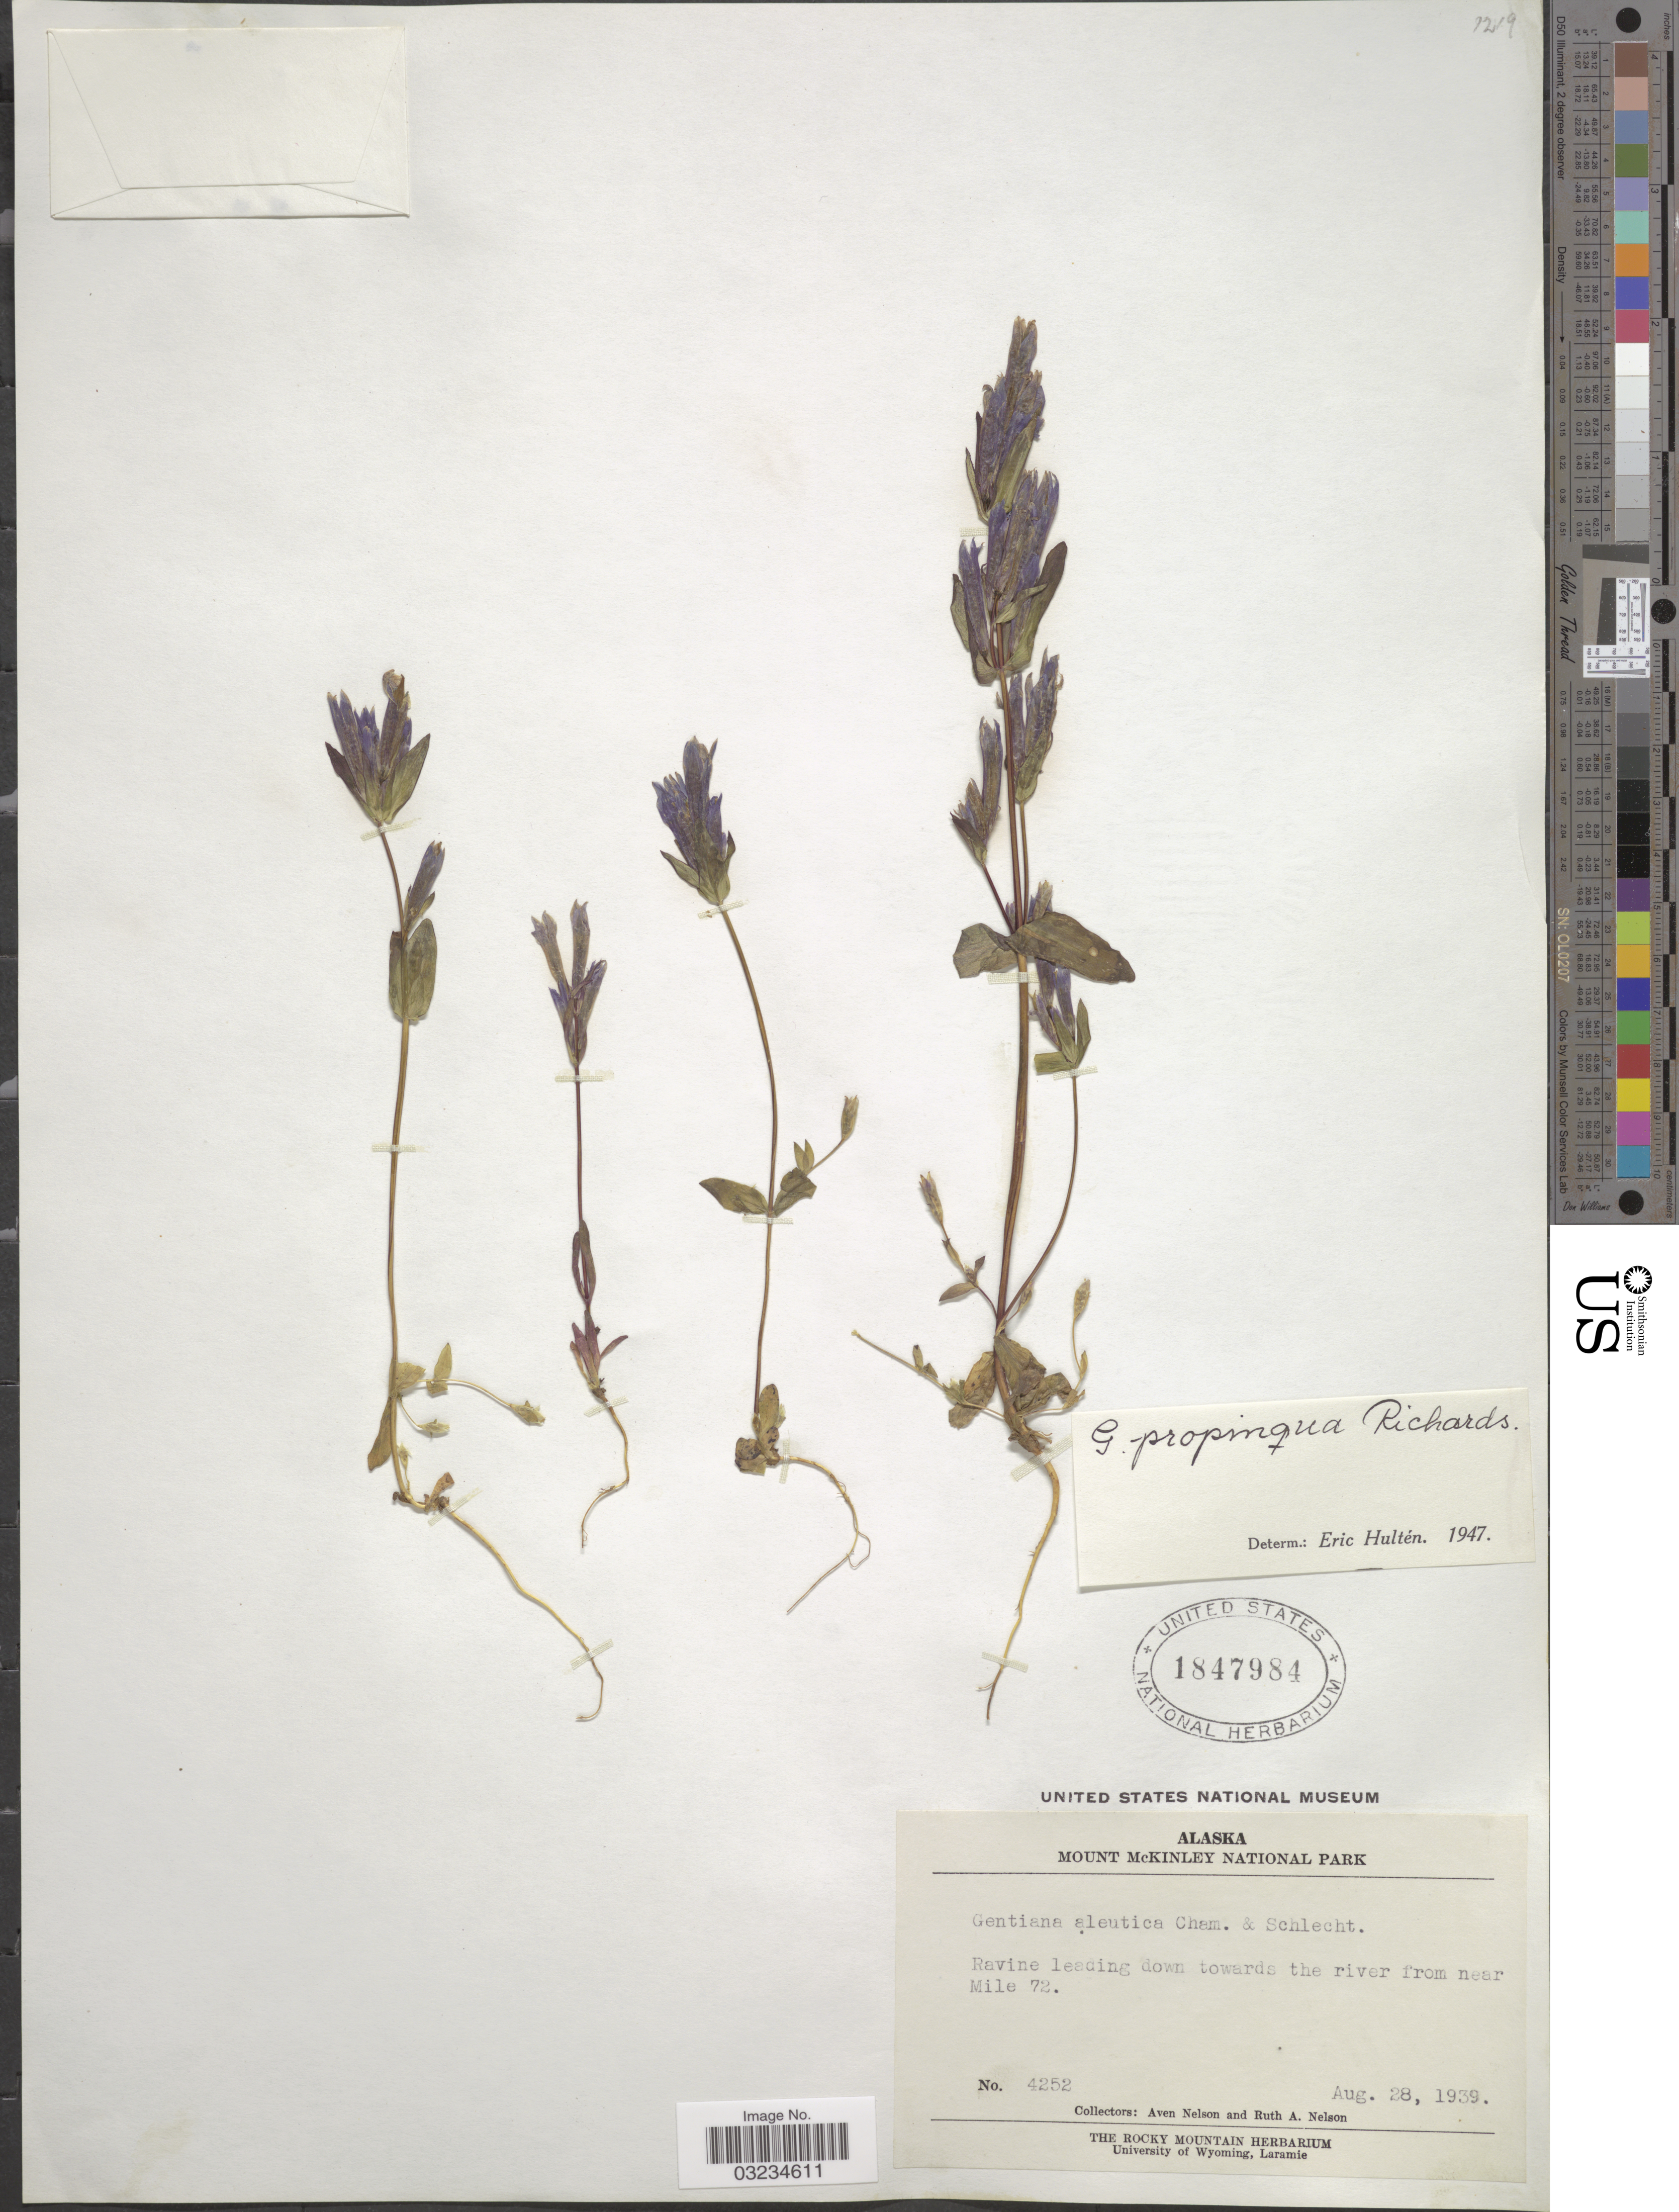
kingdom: Plantae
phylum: Tracheophyta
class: Magnoliopsida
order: Gentianales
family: Gentianaceae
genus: Gentiana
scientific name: Gentiana propinqua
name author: Richards.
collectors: A. Nelson & R. A. Nelson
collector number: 4252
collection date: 1939-08-28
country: United States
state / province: Alaska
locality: Mount McKinley National Park. Ravine leading down towards the river from near Mile 72.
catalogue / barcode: US 1847984